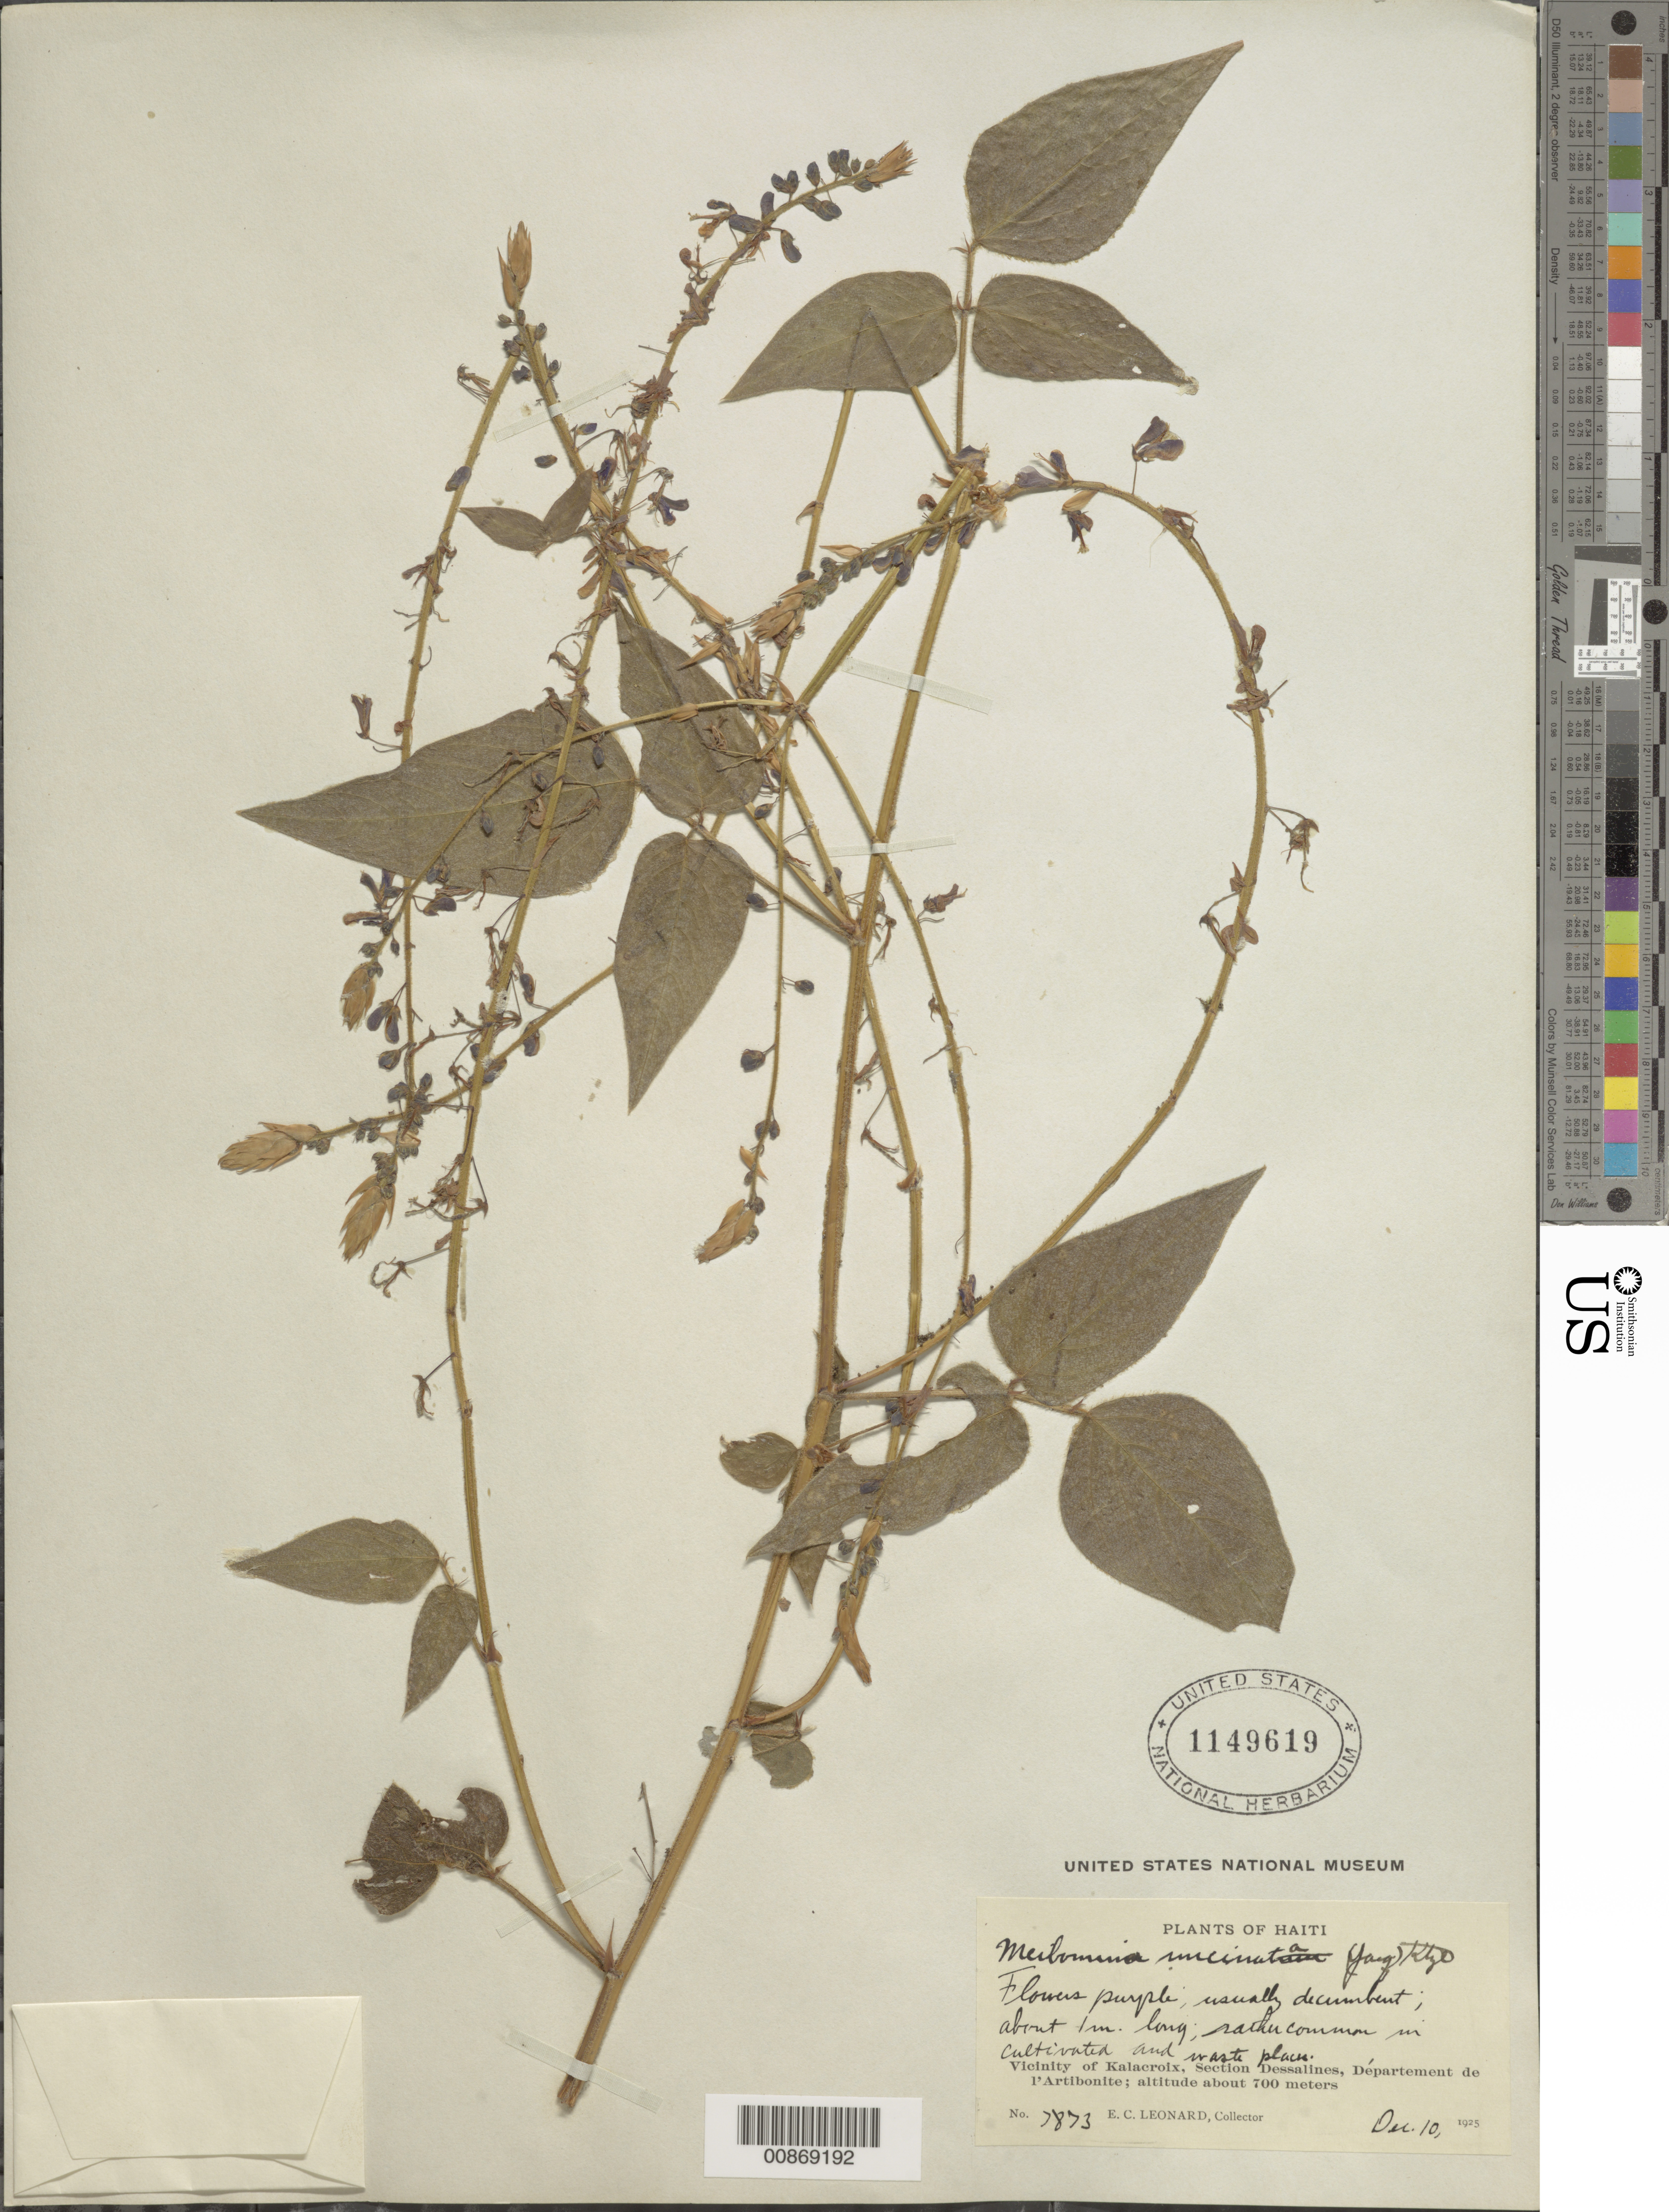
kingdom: Plantae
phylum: Tracheophyta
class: Magnoliopsida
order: Fabales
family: Fabaceae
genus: Desmodium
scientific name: Desmodium intortum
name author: (Mill.) Urb.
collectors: E. C. Leonard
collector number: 7873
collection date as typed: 10 Dec 1925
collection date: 1925-12-10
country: Haiti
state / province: Artibonite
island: Hispaniola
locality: Vicinity of Kalacroix, Section Dessalines.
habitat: Rather common in cultivated and waste places.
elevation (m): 700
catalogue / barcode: US 1149619